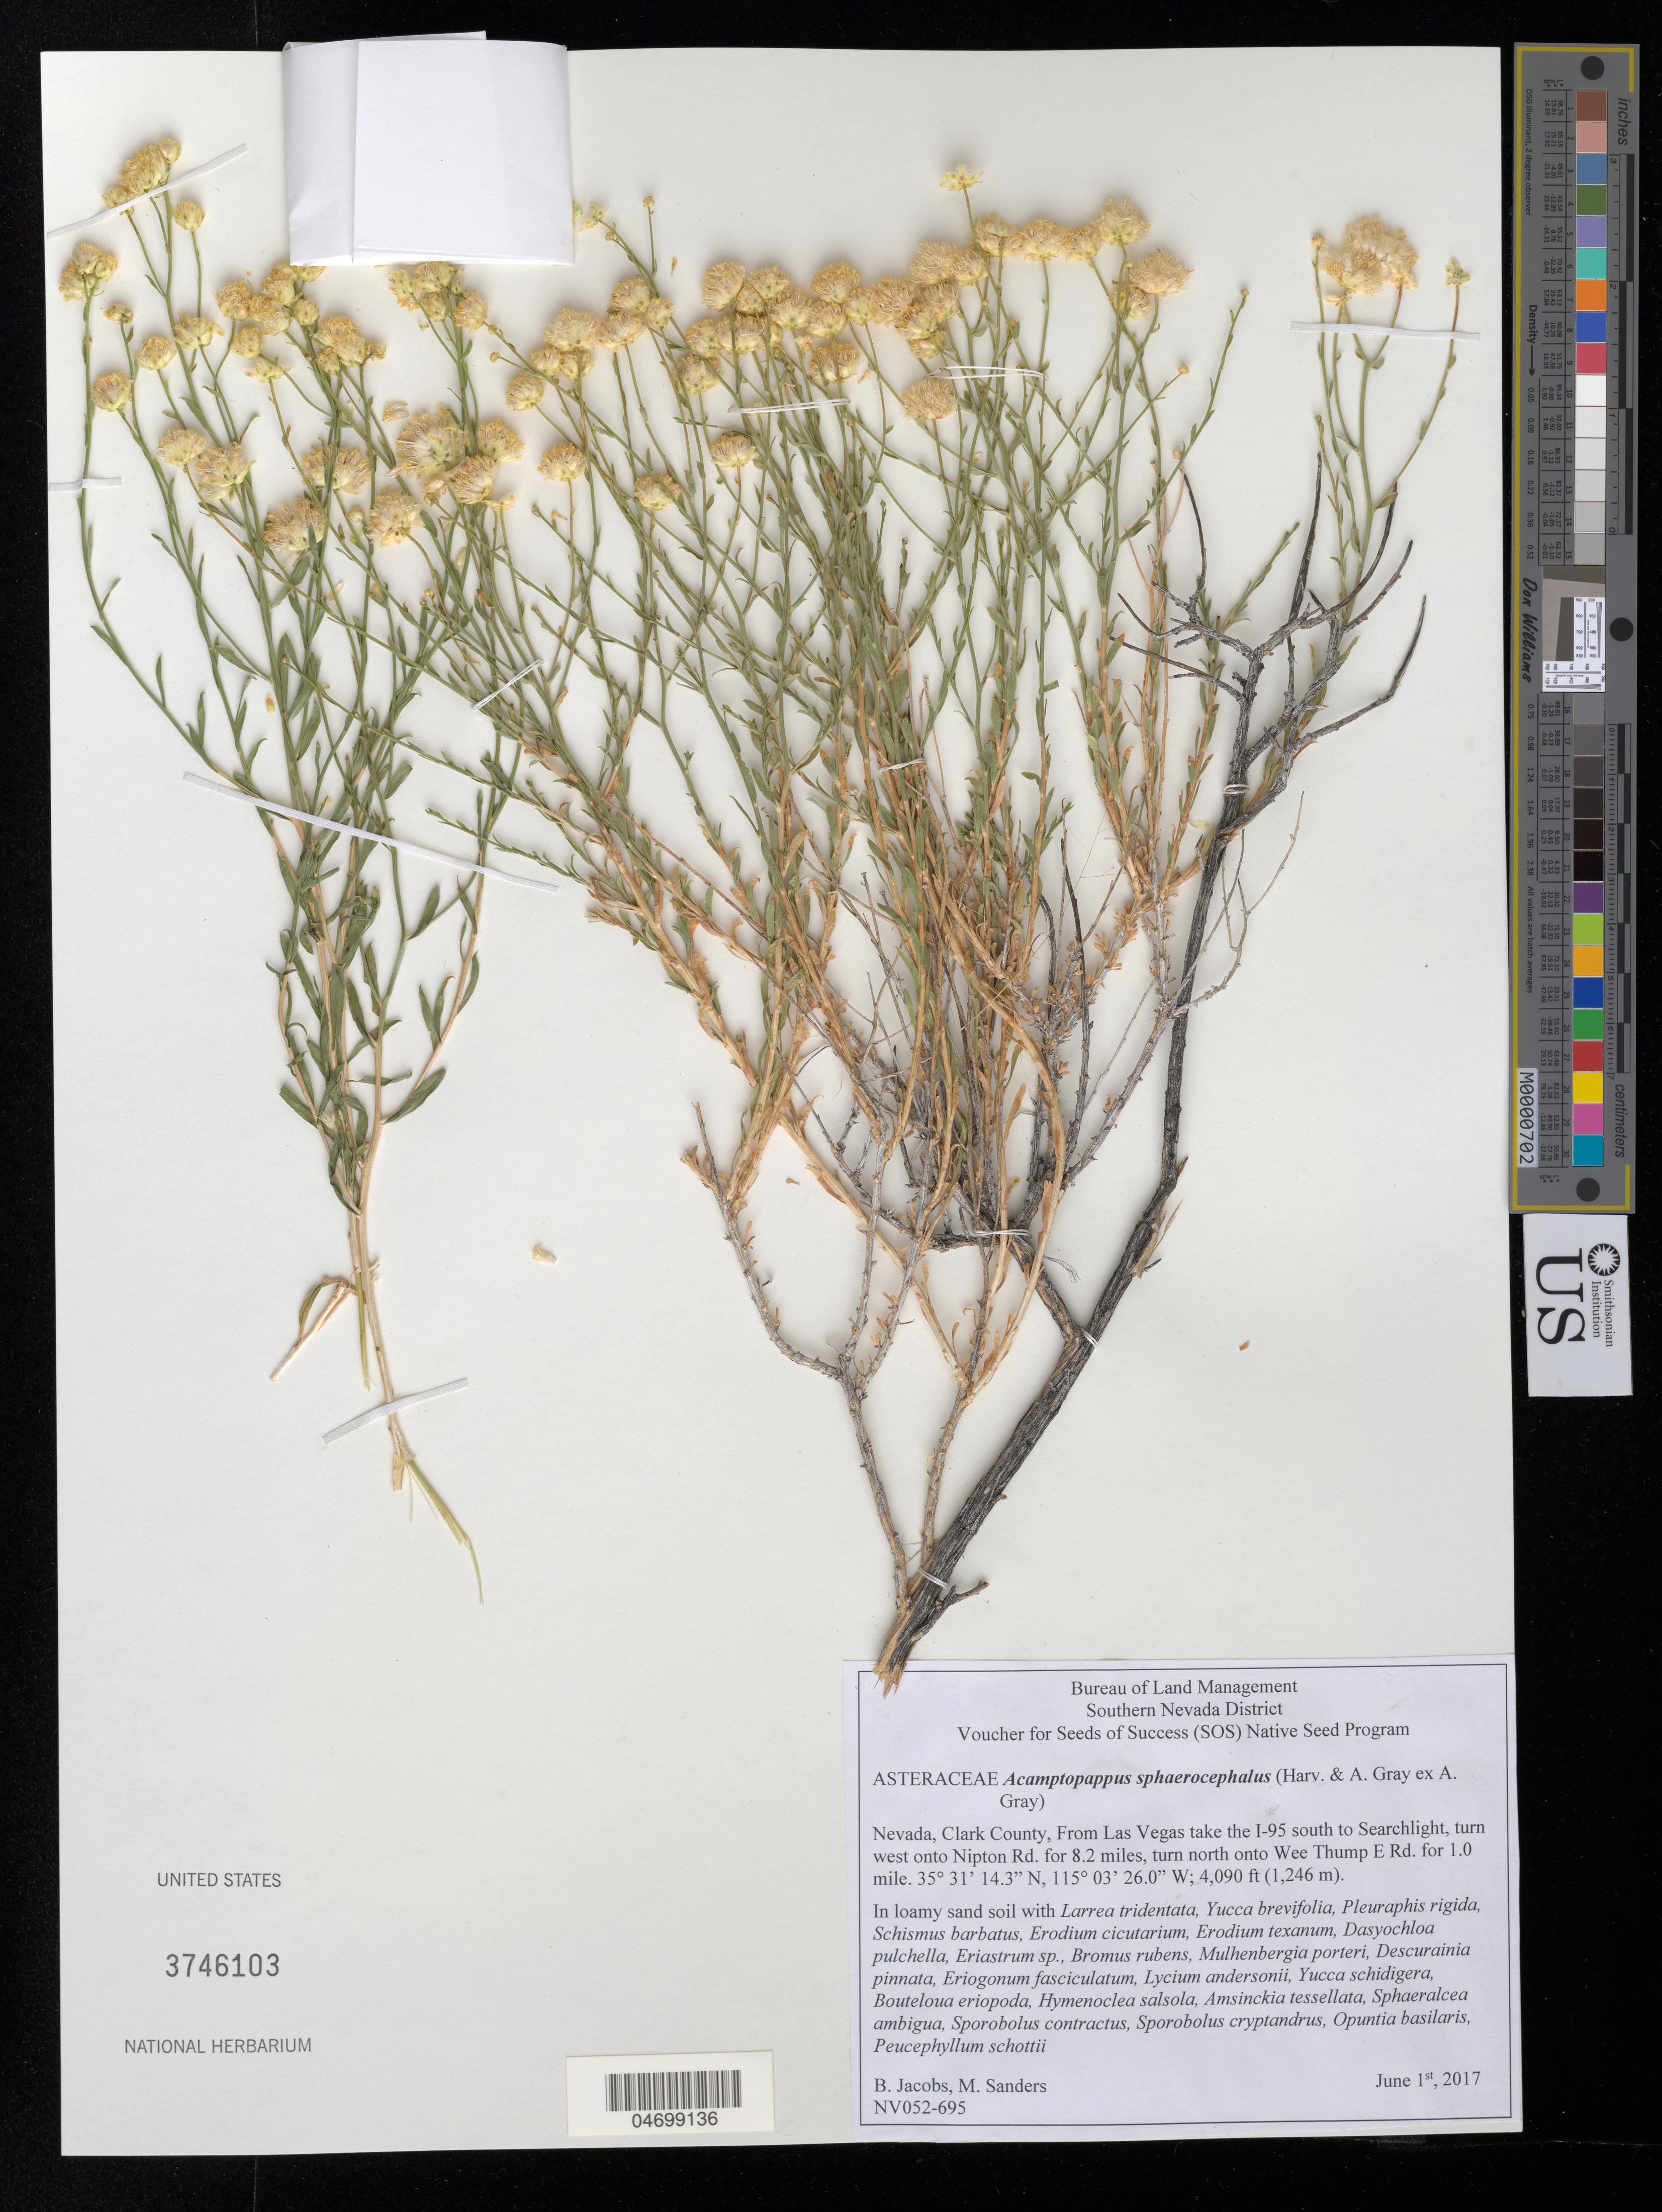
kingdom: Plantae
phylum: Tracheophyta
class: Magnoliopsida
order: Asterales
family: Asteraceae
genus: Acamptopappus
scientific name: Acamptopappus sphaerocephalus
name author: A. Gray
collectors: B. Jacobs & M. Sanders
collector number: NV052-695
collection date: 2017-06-01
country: United States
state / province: Nevada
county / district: Clark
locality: Wee Thump Joshua Tree Wilderness Area. 1 mi. on Wee Thump E Rd.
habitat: R030XB090NV. IN loamy sand soil. With Larrea tridentata, Yucca brevifoilia, Bromus rubens, etc.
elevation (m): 1247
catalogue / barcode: US 3746103